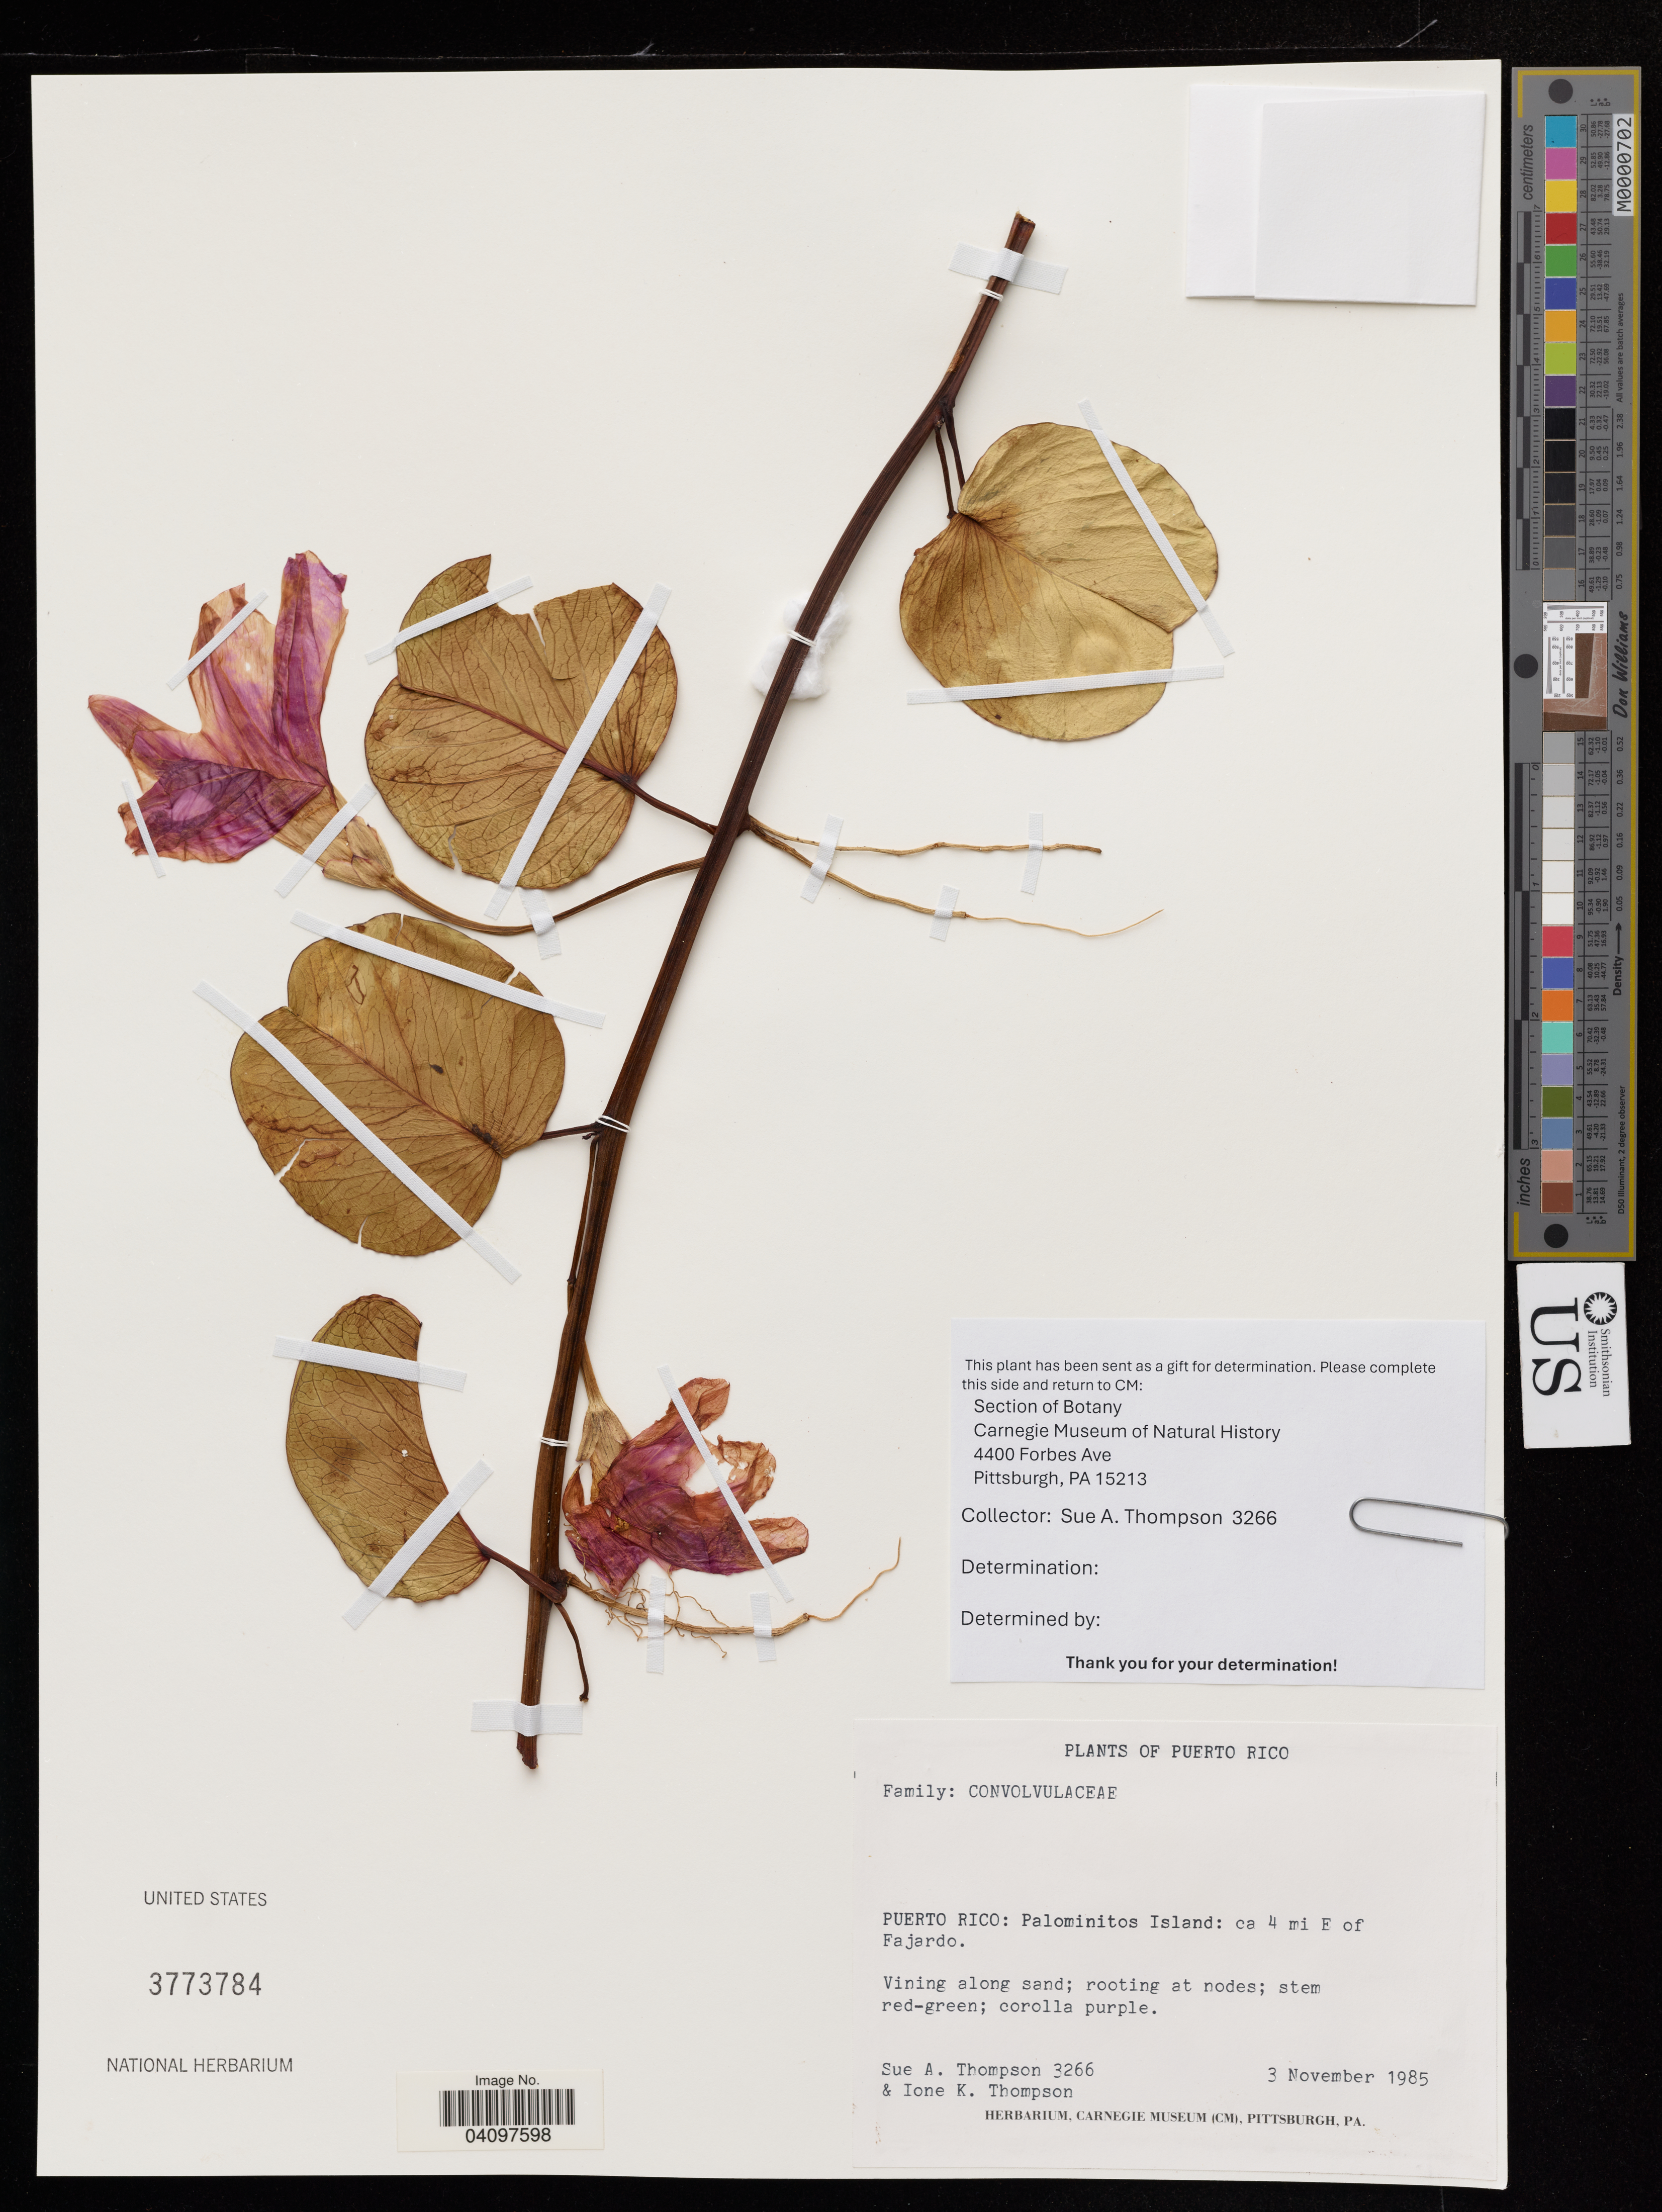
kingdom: Plantae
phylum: Tracheophyta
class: Magnoliopsida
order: Solanales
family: Convolvulaceae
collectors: S. A. Thompson & I. Thompson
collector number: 3266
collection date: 1985-11-03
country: Puerto Rico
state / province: Fajardo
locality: Palominitos Island: ca 4 mi E of Fajardo.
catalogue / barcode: US 3773784